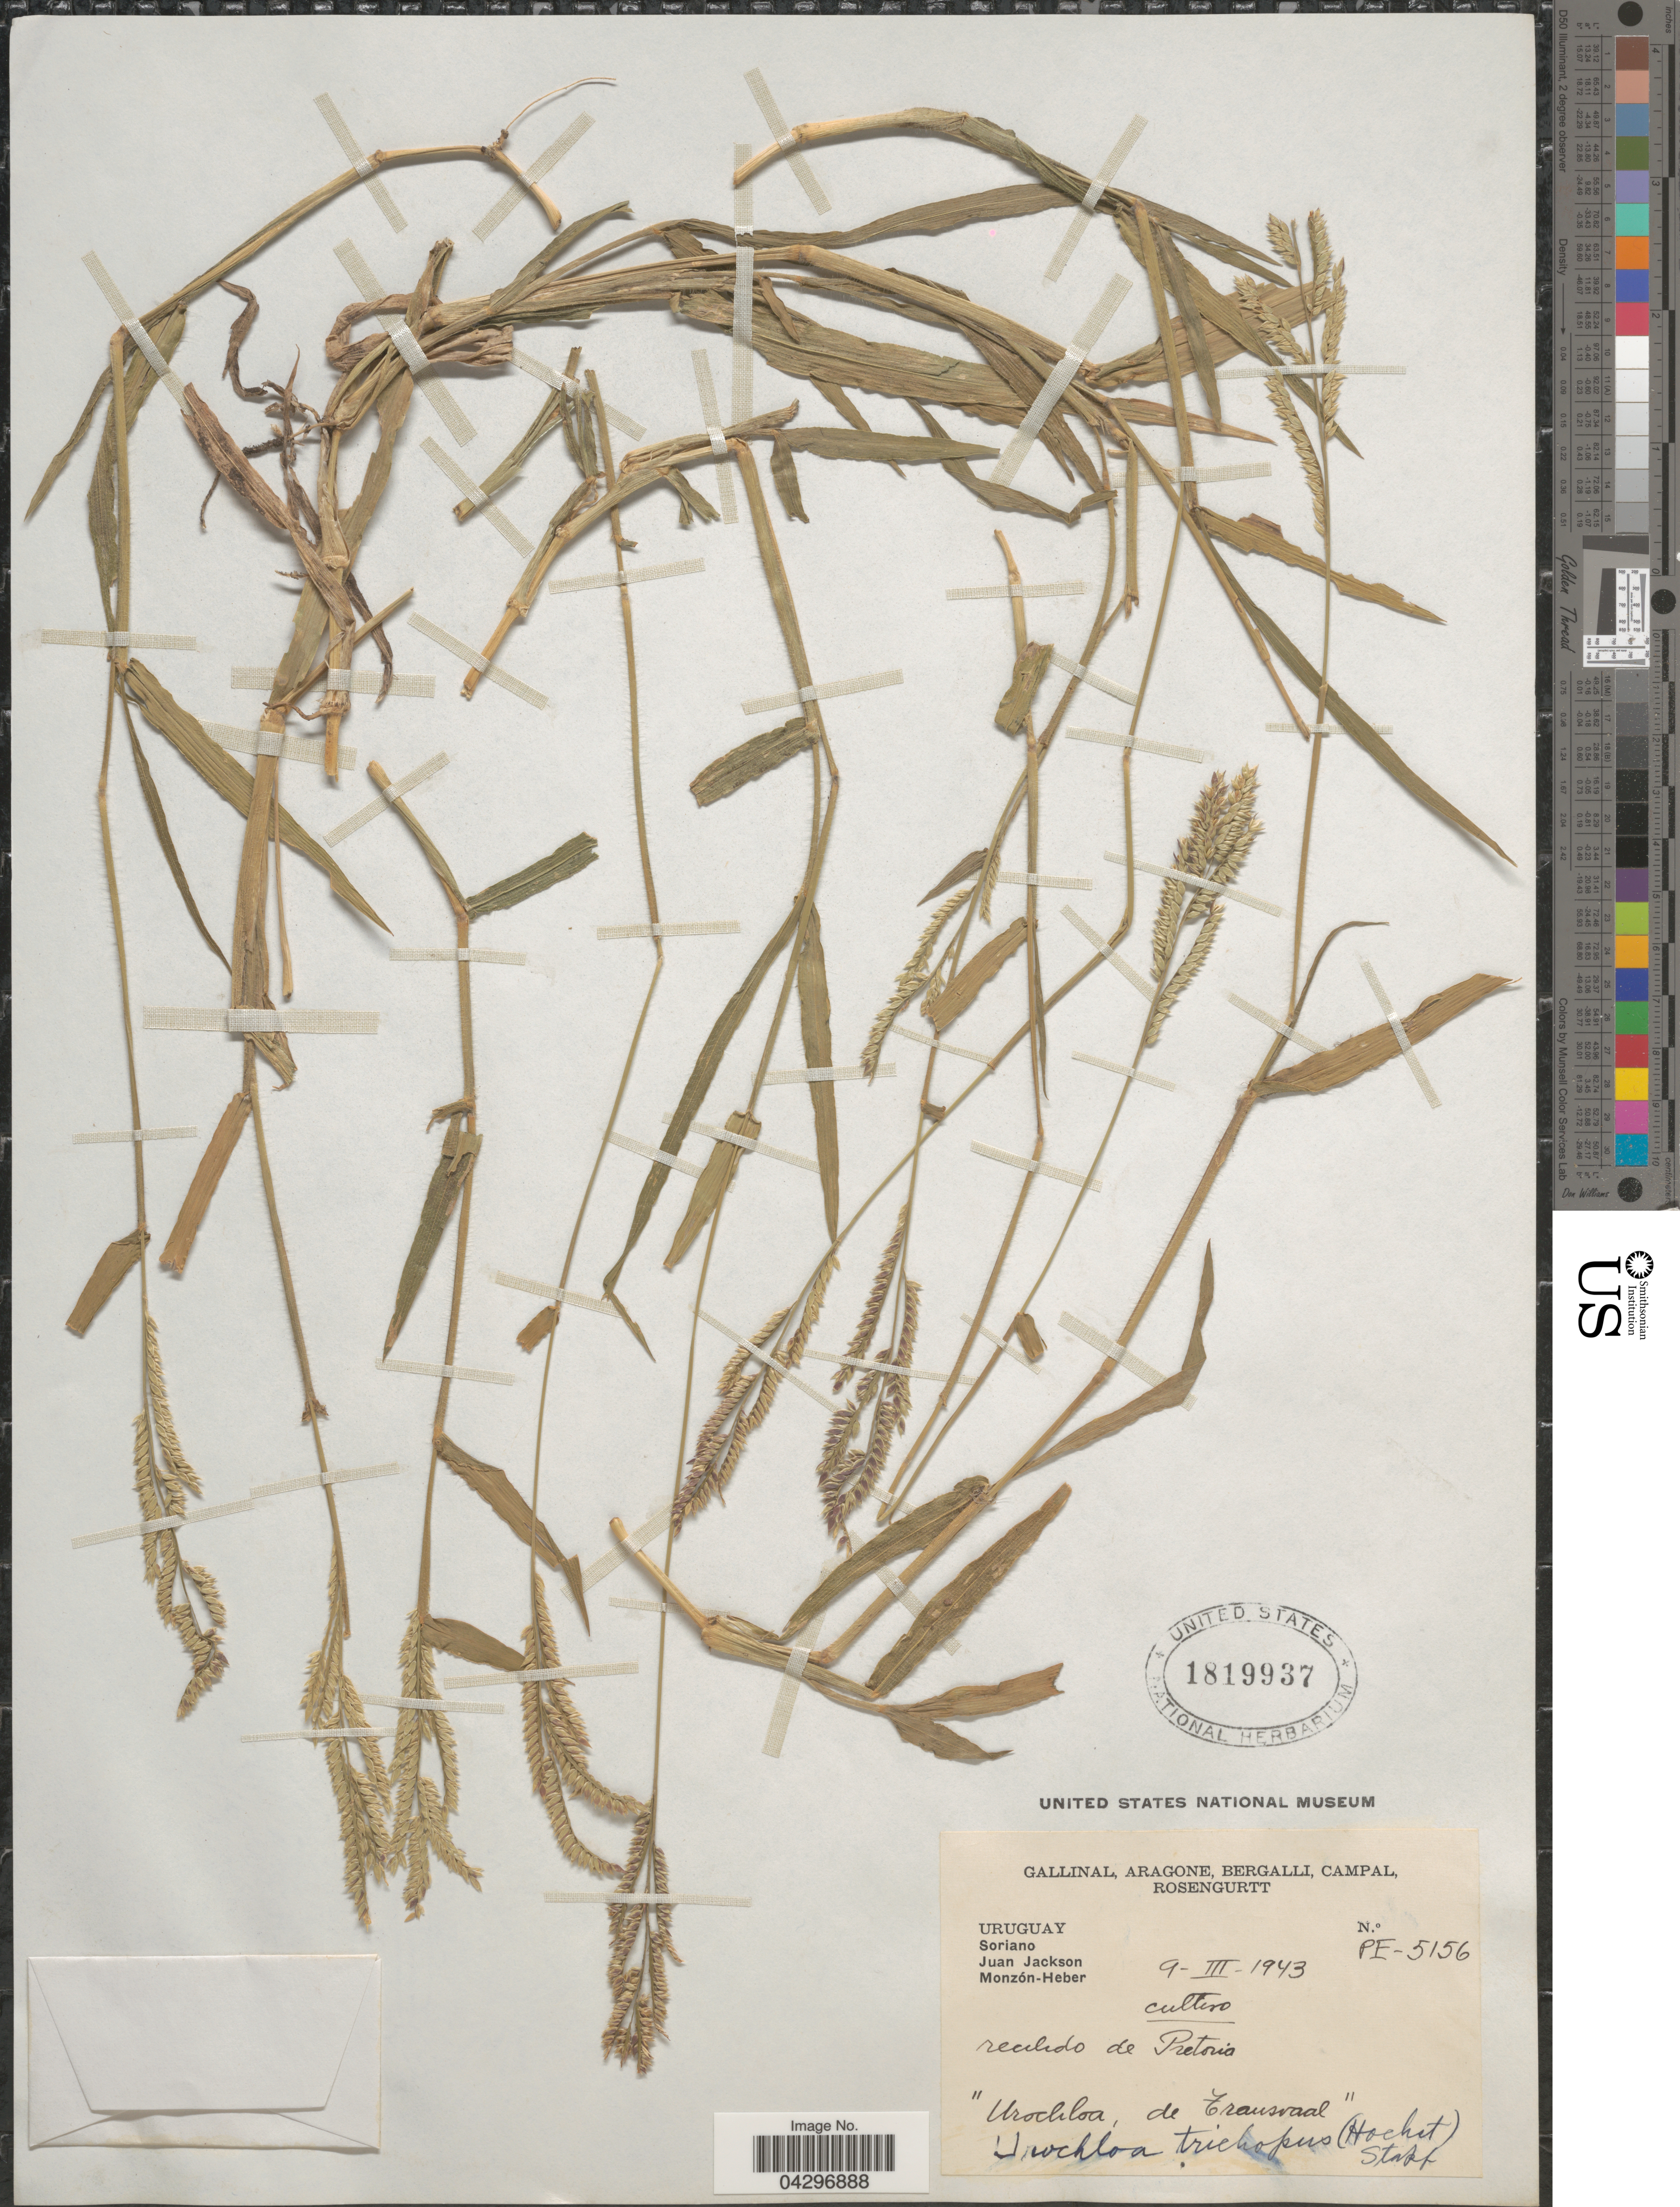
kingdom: Plantae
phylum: Tracheophyta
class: Liliopsida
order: Poales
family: Poaceae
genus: Urochloa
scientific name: Urochloa trichopus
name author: (Hochst.) Stapf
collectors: -. Gallinal, -- Aragone, -- Bergalli, -- Campal & Rosengurtt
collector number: PE-5156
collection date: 1943-03-09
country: Uruguay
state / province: Soriano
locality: Juan Jackson. Monzón-Heber.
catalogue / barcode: US 1819937